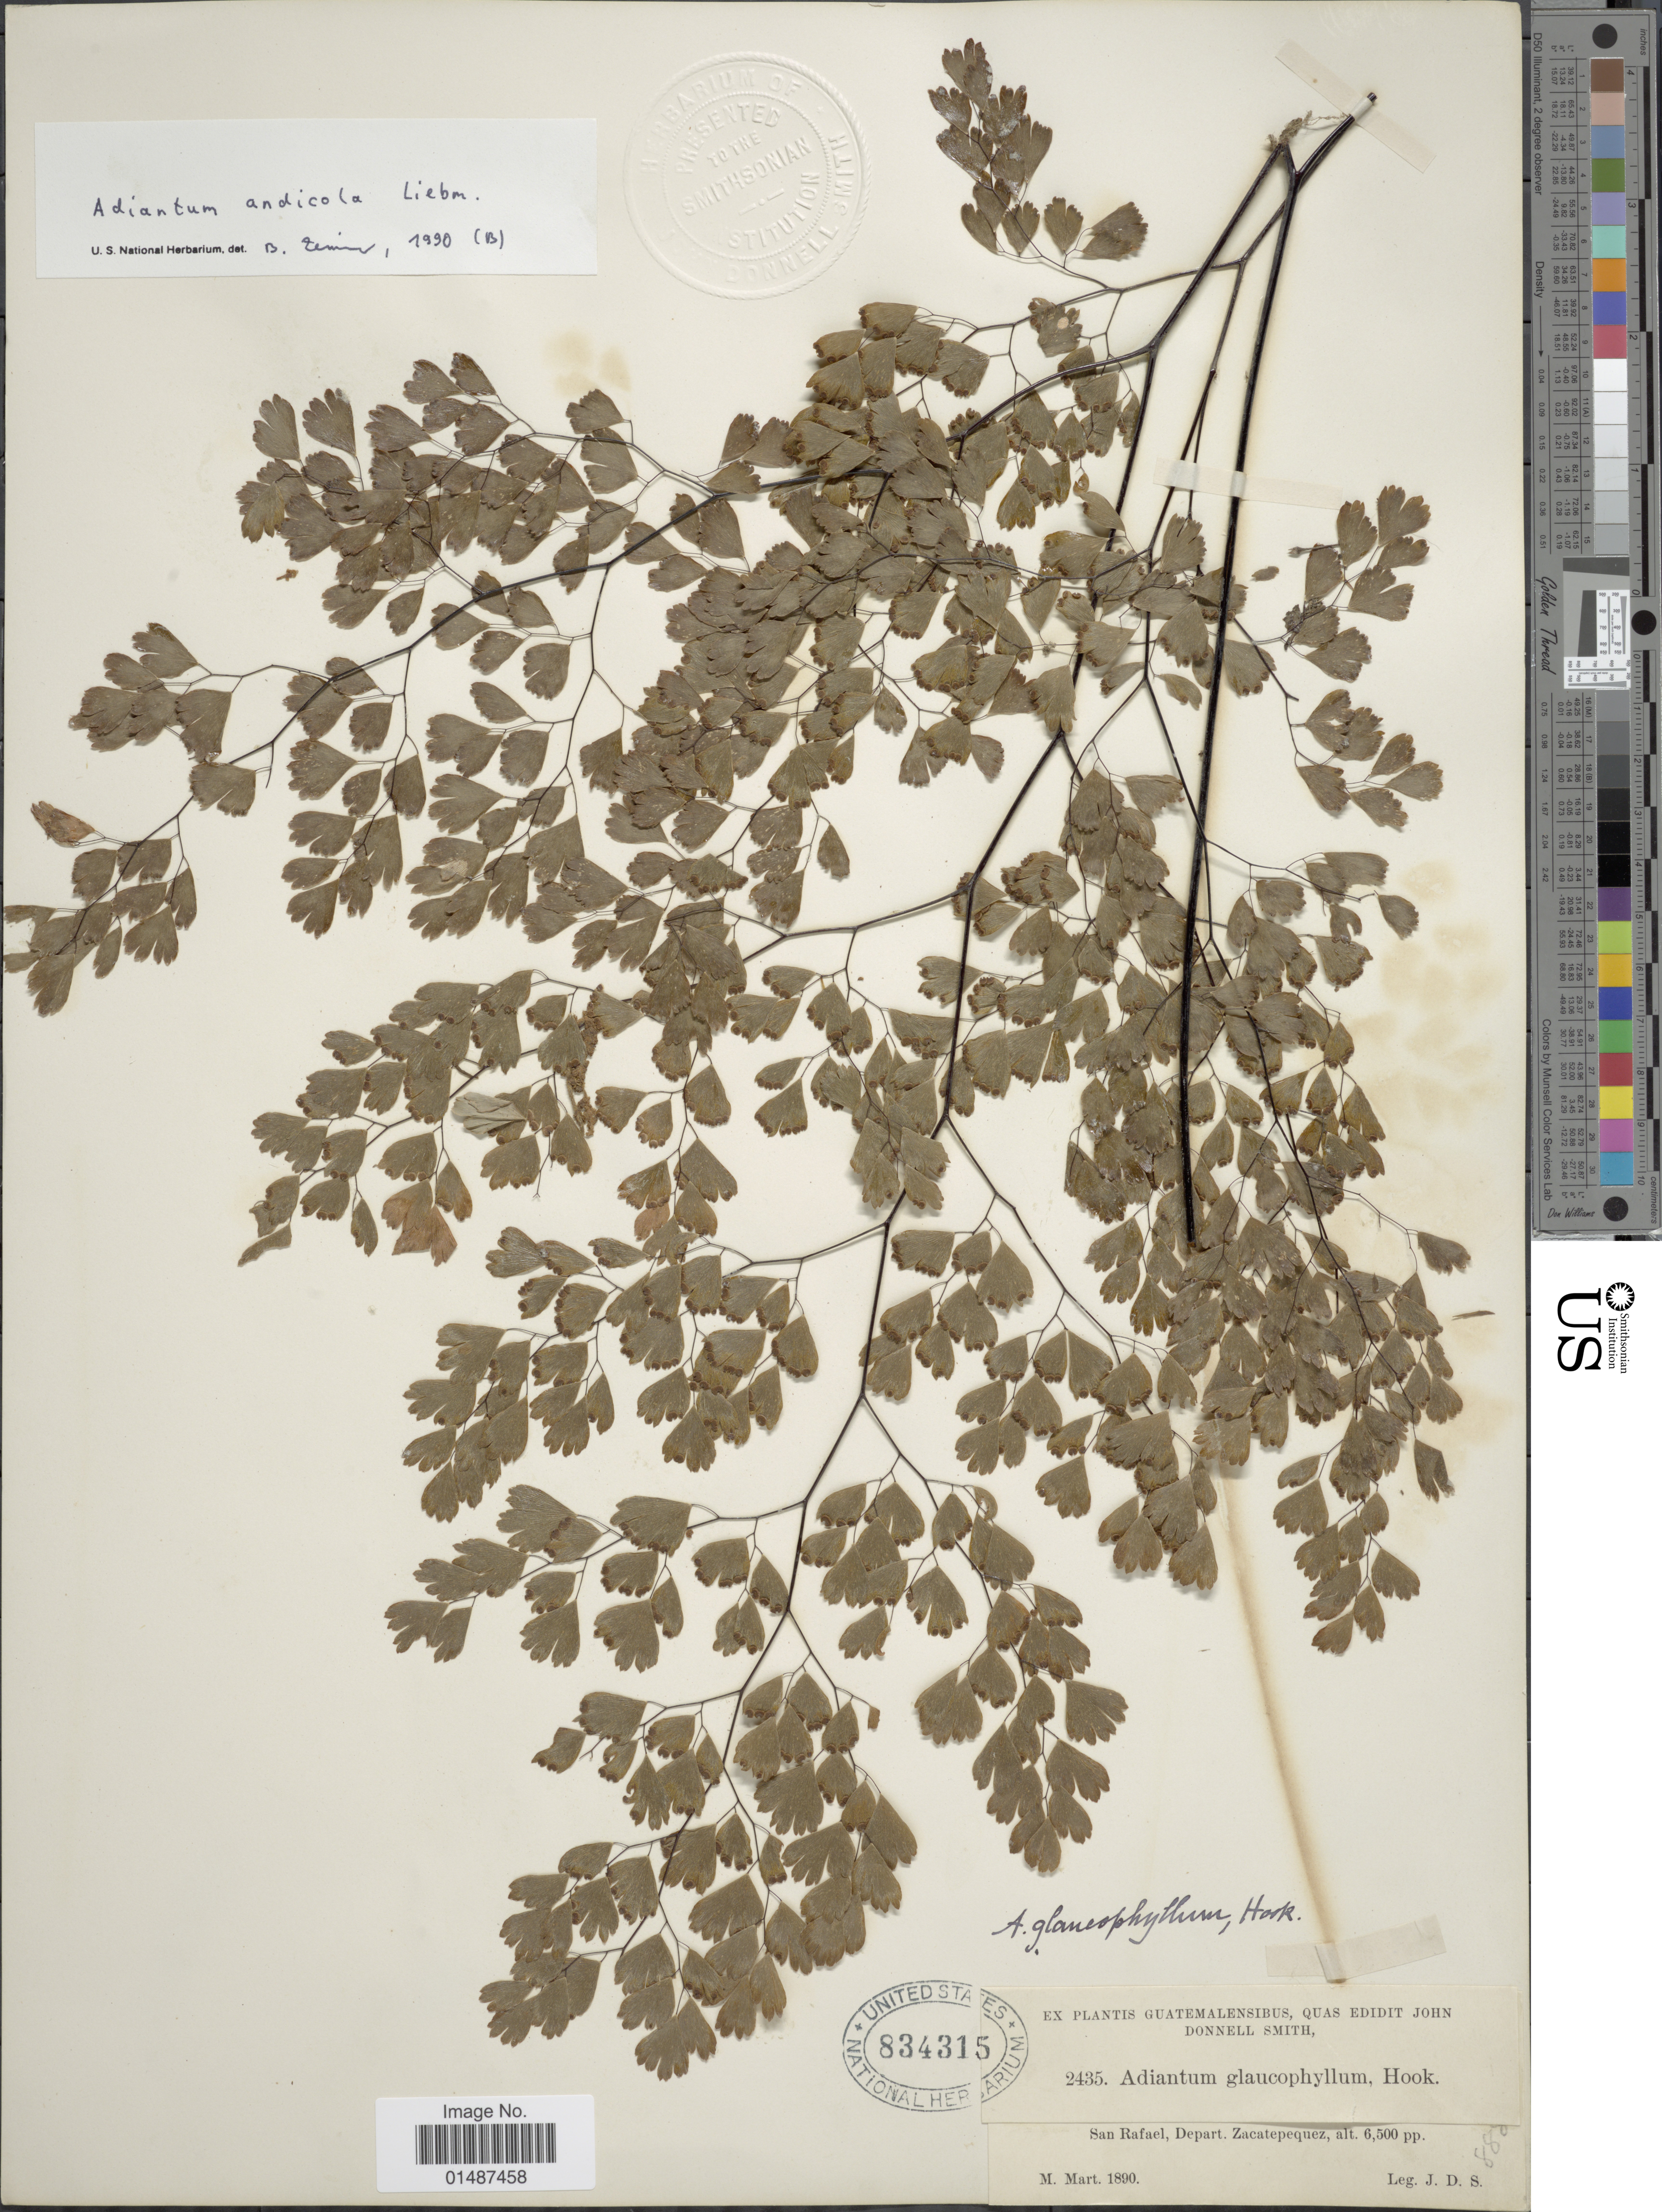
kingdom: Plantae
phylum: Tracheophyta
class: Polypodiopsida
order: Polypodiales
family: Pteridaceae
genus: Adiantum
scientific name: Adiantum andicola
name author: Liebm.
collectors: J. Donnell Smith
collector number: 2435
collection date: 1890-03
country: Guatemala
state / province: Sacatepéquez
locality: San Rafael, Depart. Zacatepequez.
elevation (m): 1981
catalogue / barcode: US 834315